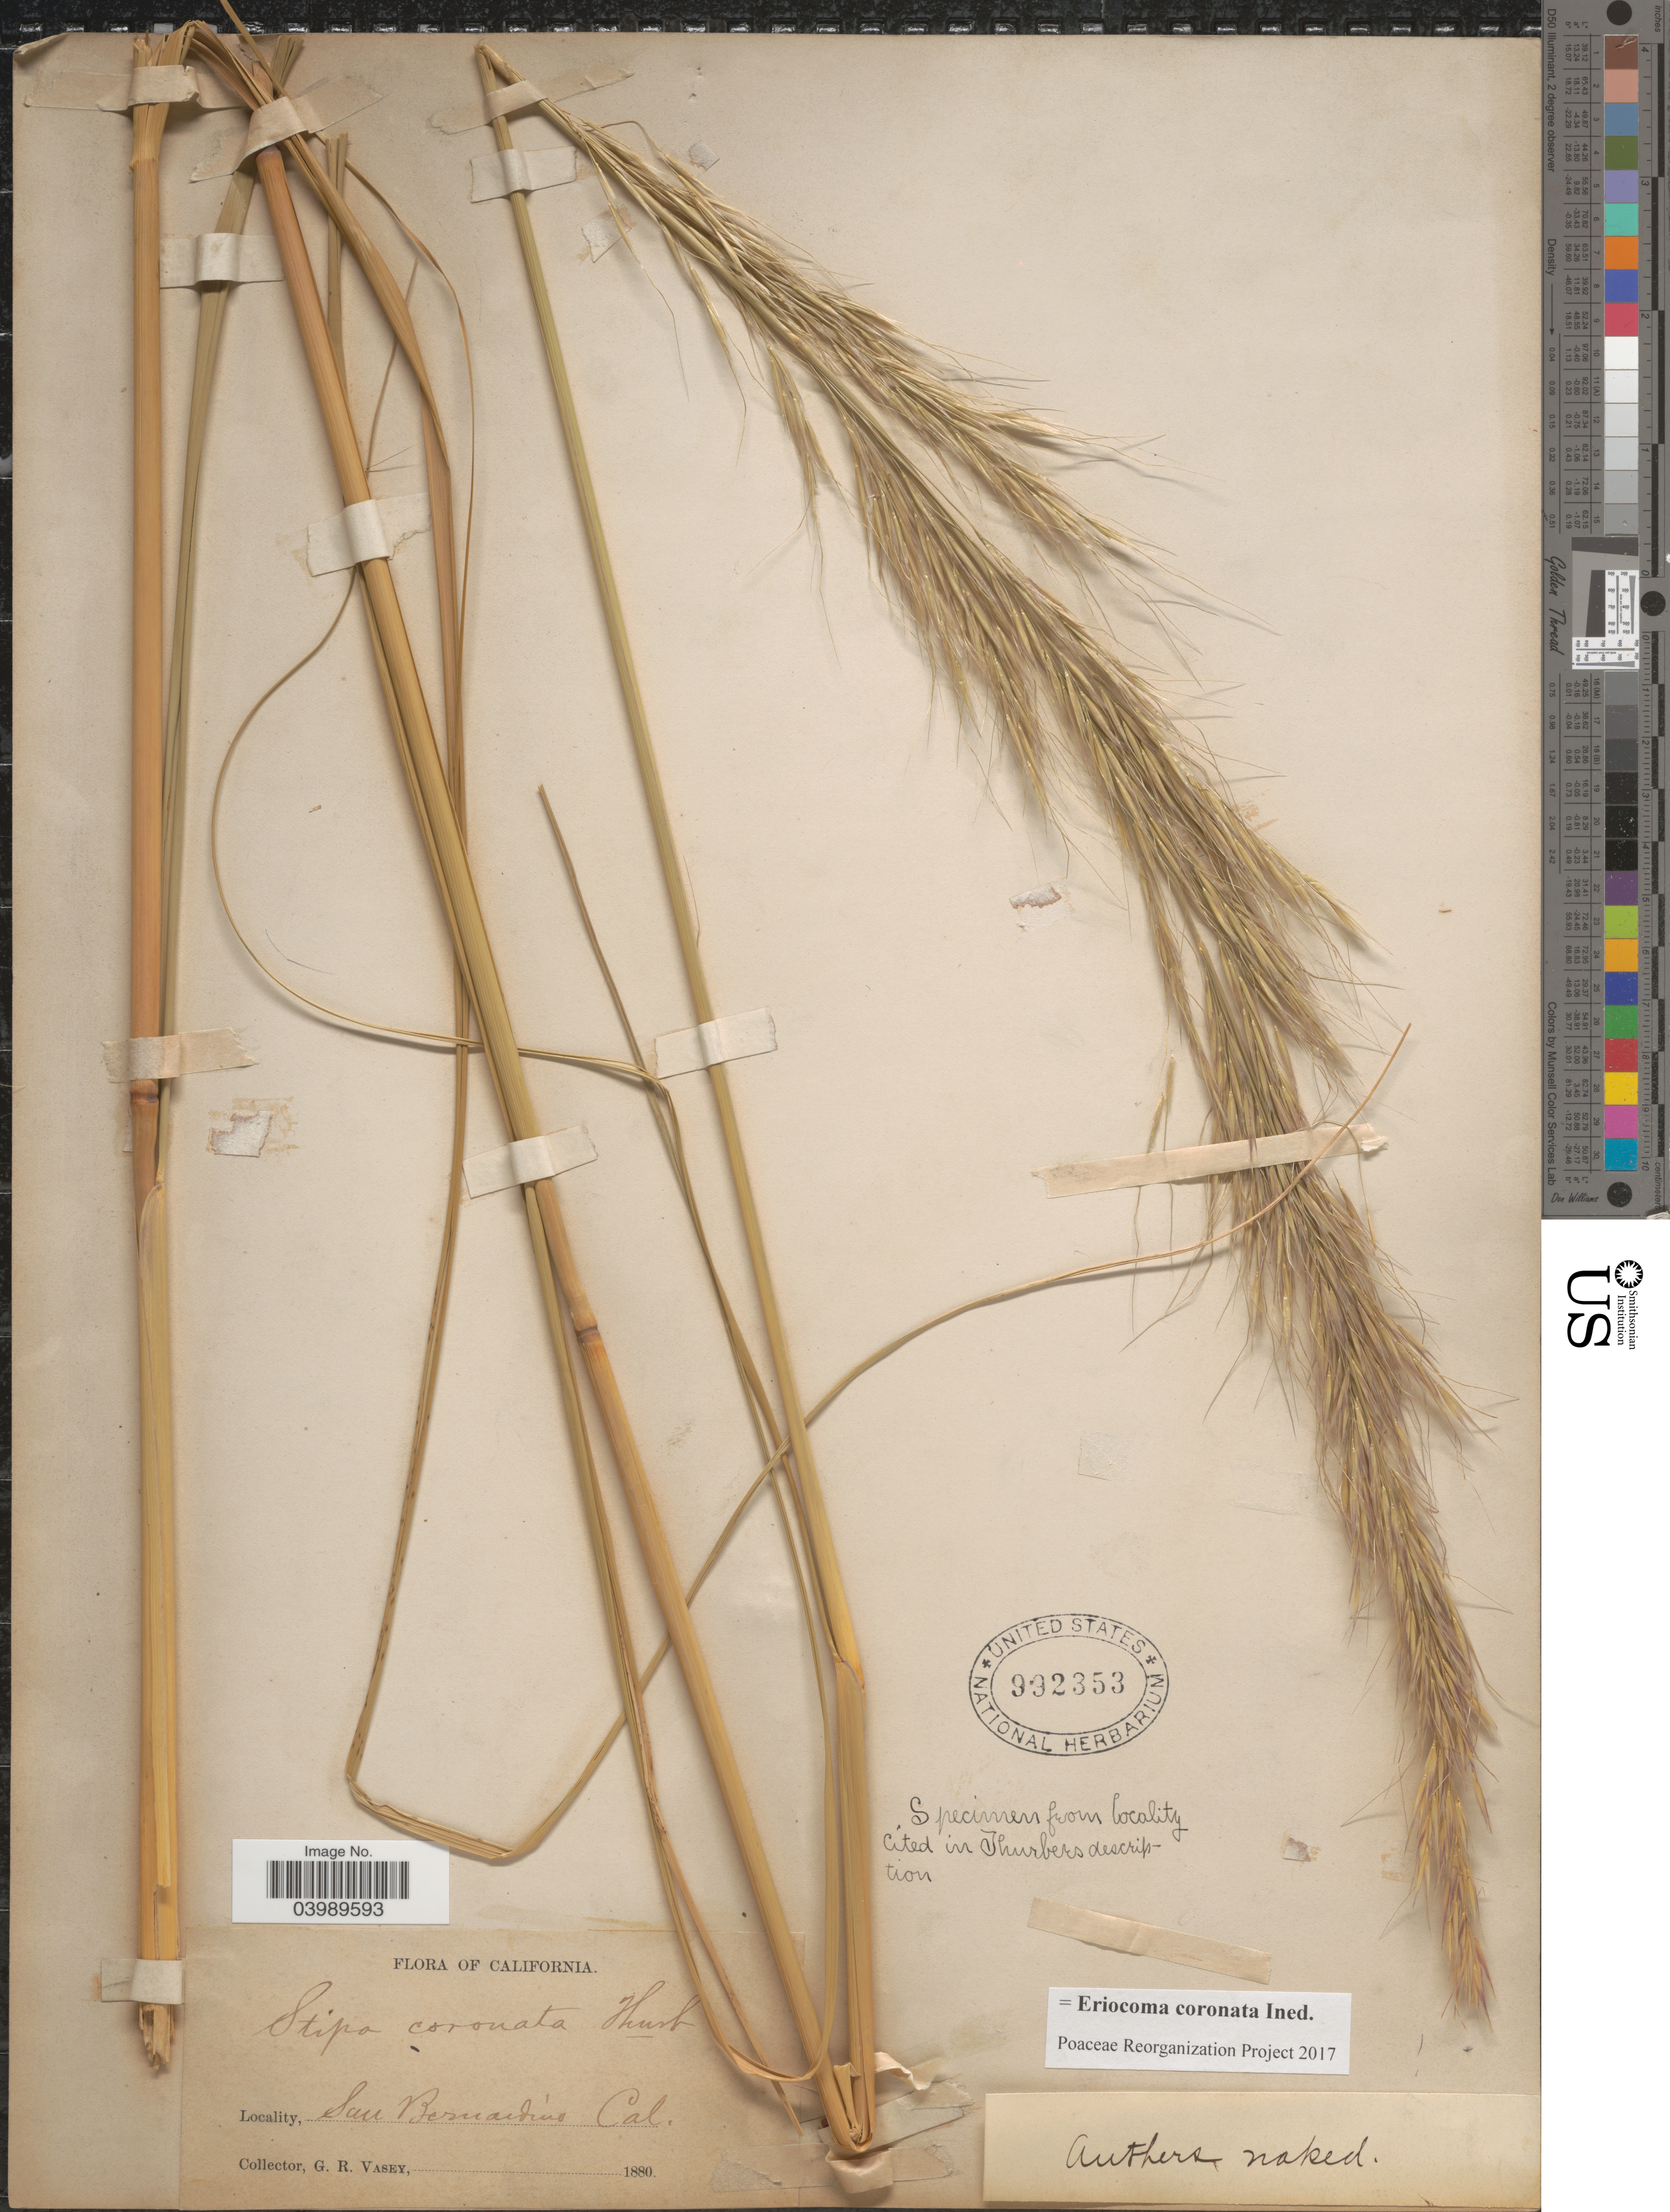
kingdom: Plantae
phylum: Tracheophyta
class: Liliopsida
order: Poales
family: Poaceae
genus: Eriocoma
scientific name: Eriocoma coronata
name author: (Thurb.) Romasch.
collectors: G. R. Vasey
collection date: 1880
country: United States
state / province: California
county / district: San Bernardino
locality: San Bernardino.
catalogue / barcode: US 992353